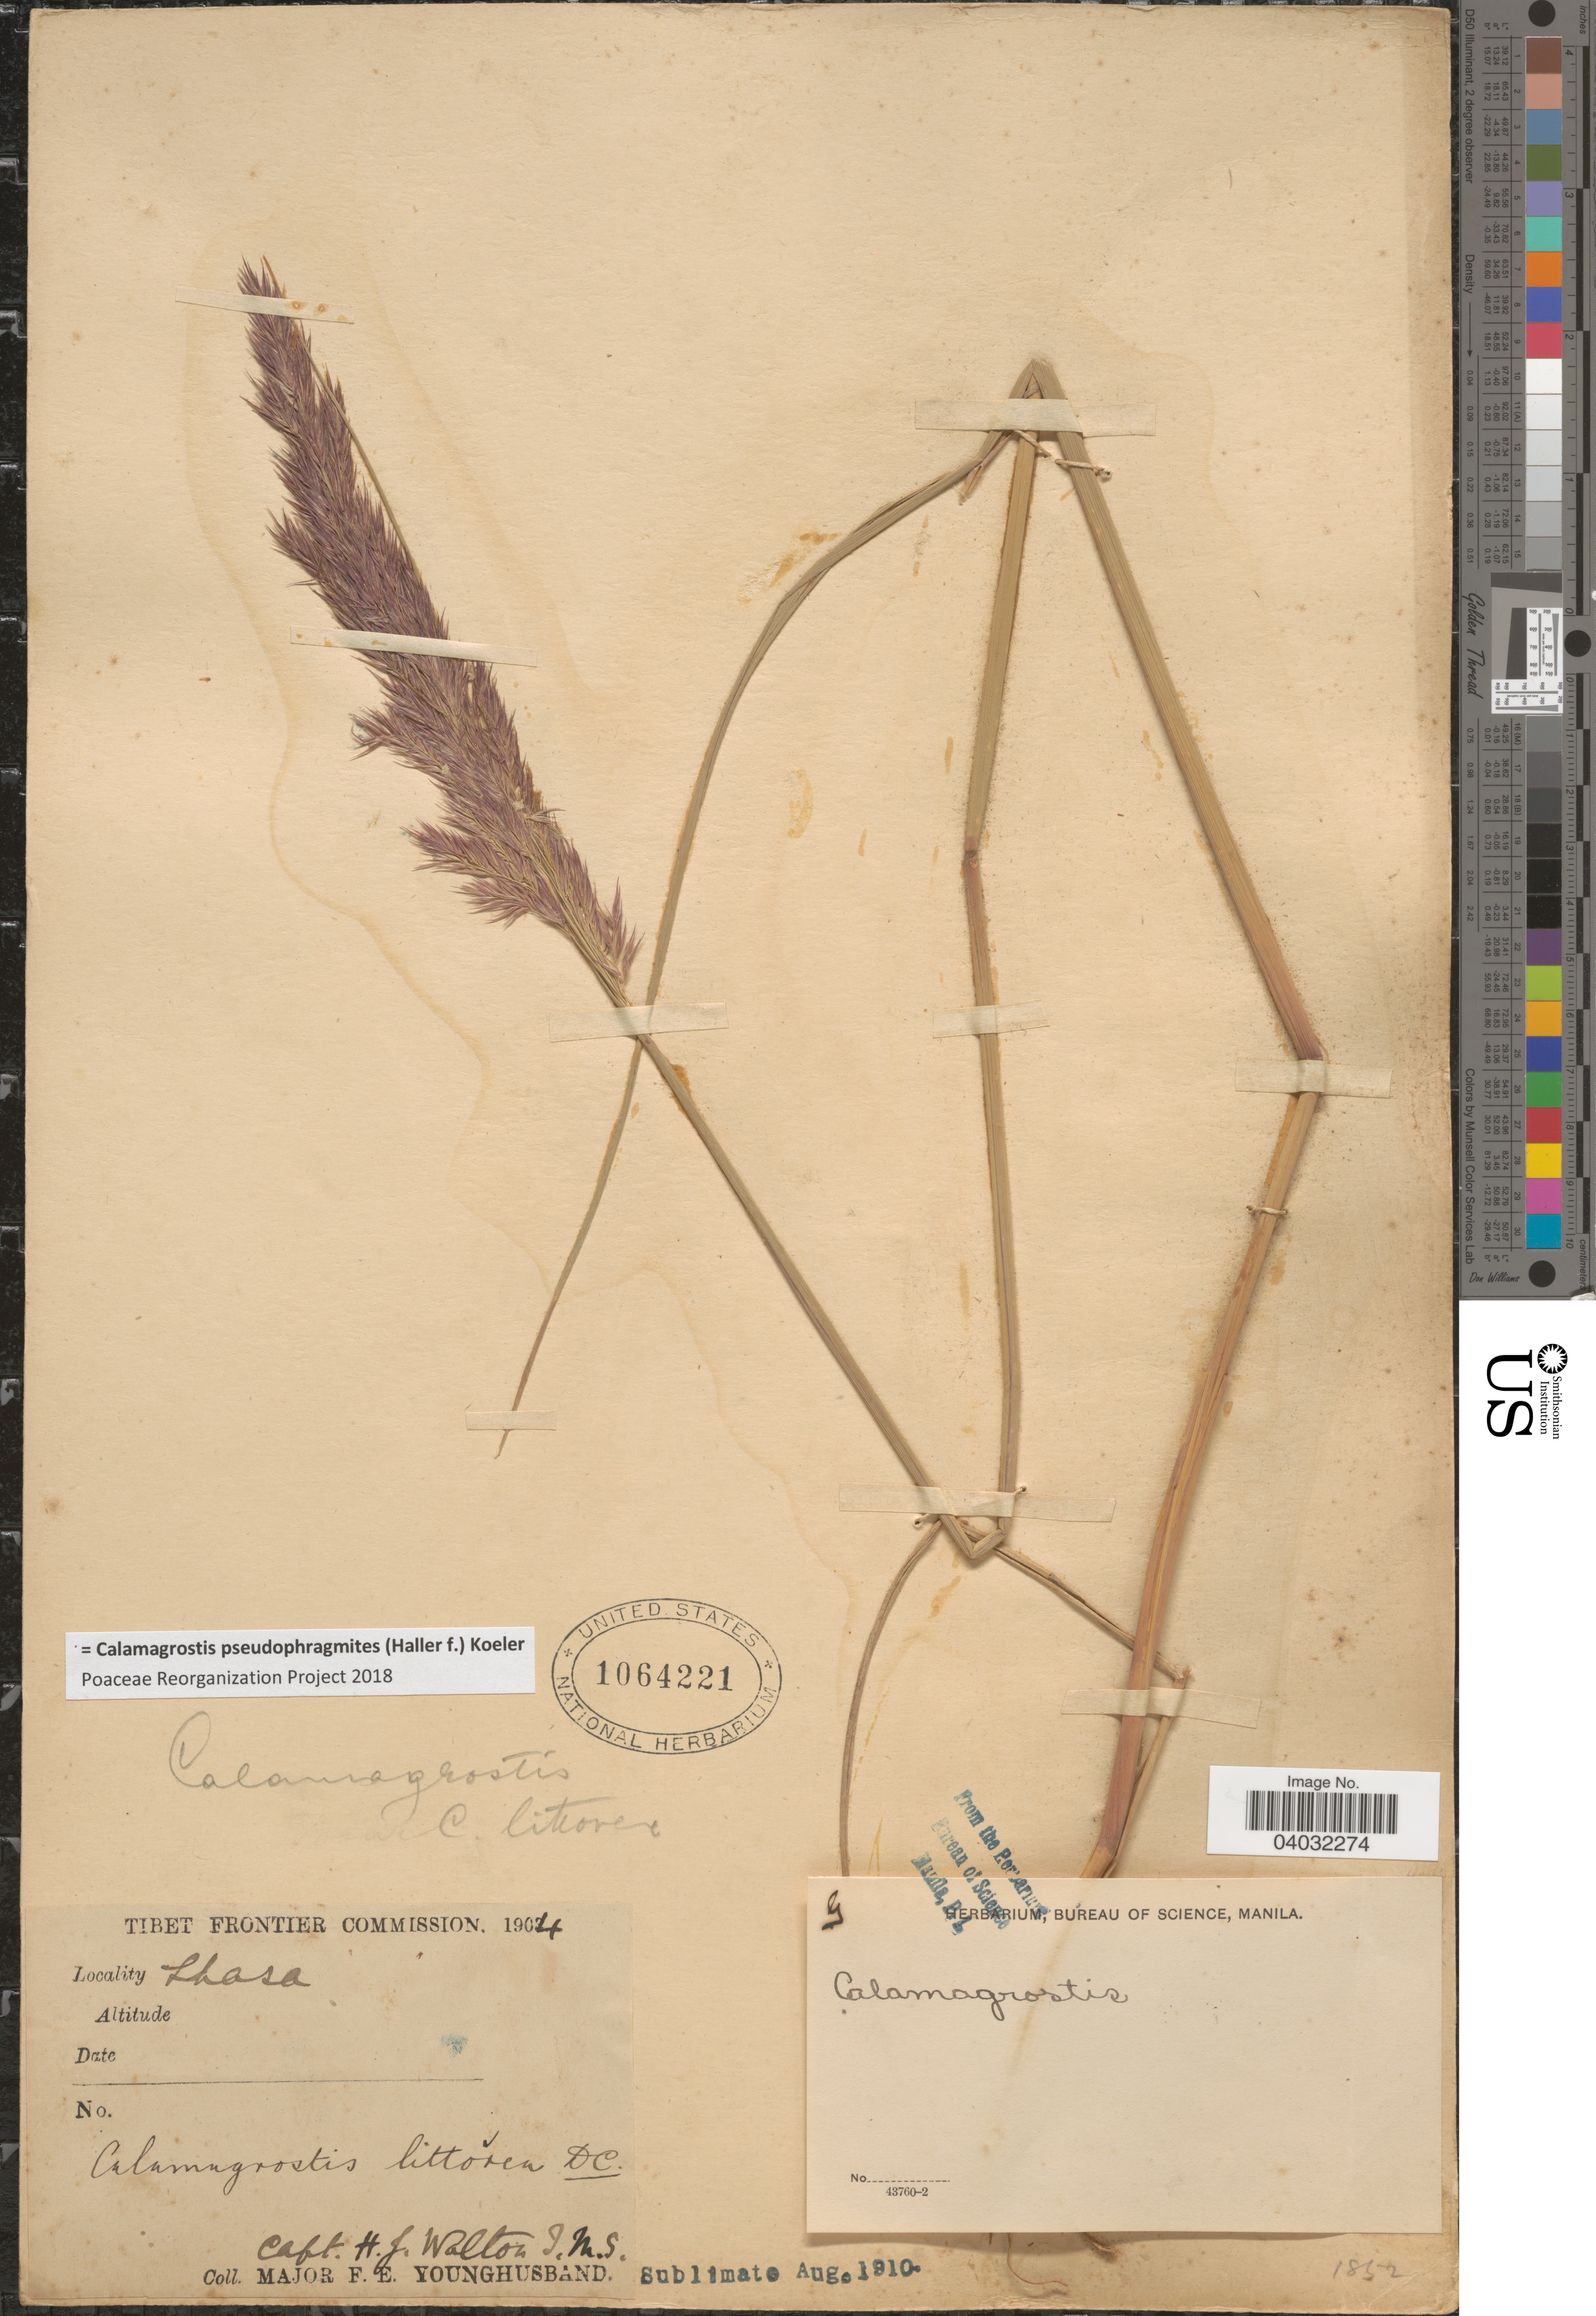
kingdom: Plantae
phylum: Tracheophyta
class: Liliopsida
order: Poales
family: Poaceae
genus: Calamagrostis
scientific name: Calamagrostis pseudophragmites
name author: (Haller f.) Koeler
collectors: H. Walton & F. Younghusband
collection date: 1904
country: China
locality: Lhasa.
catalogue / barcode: US 1064221